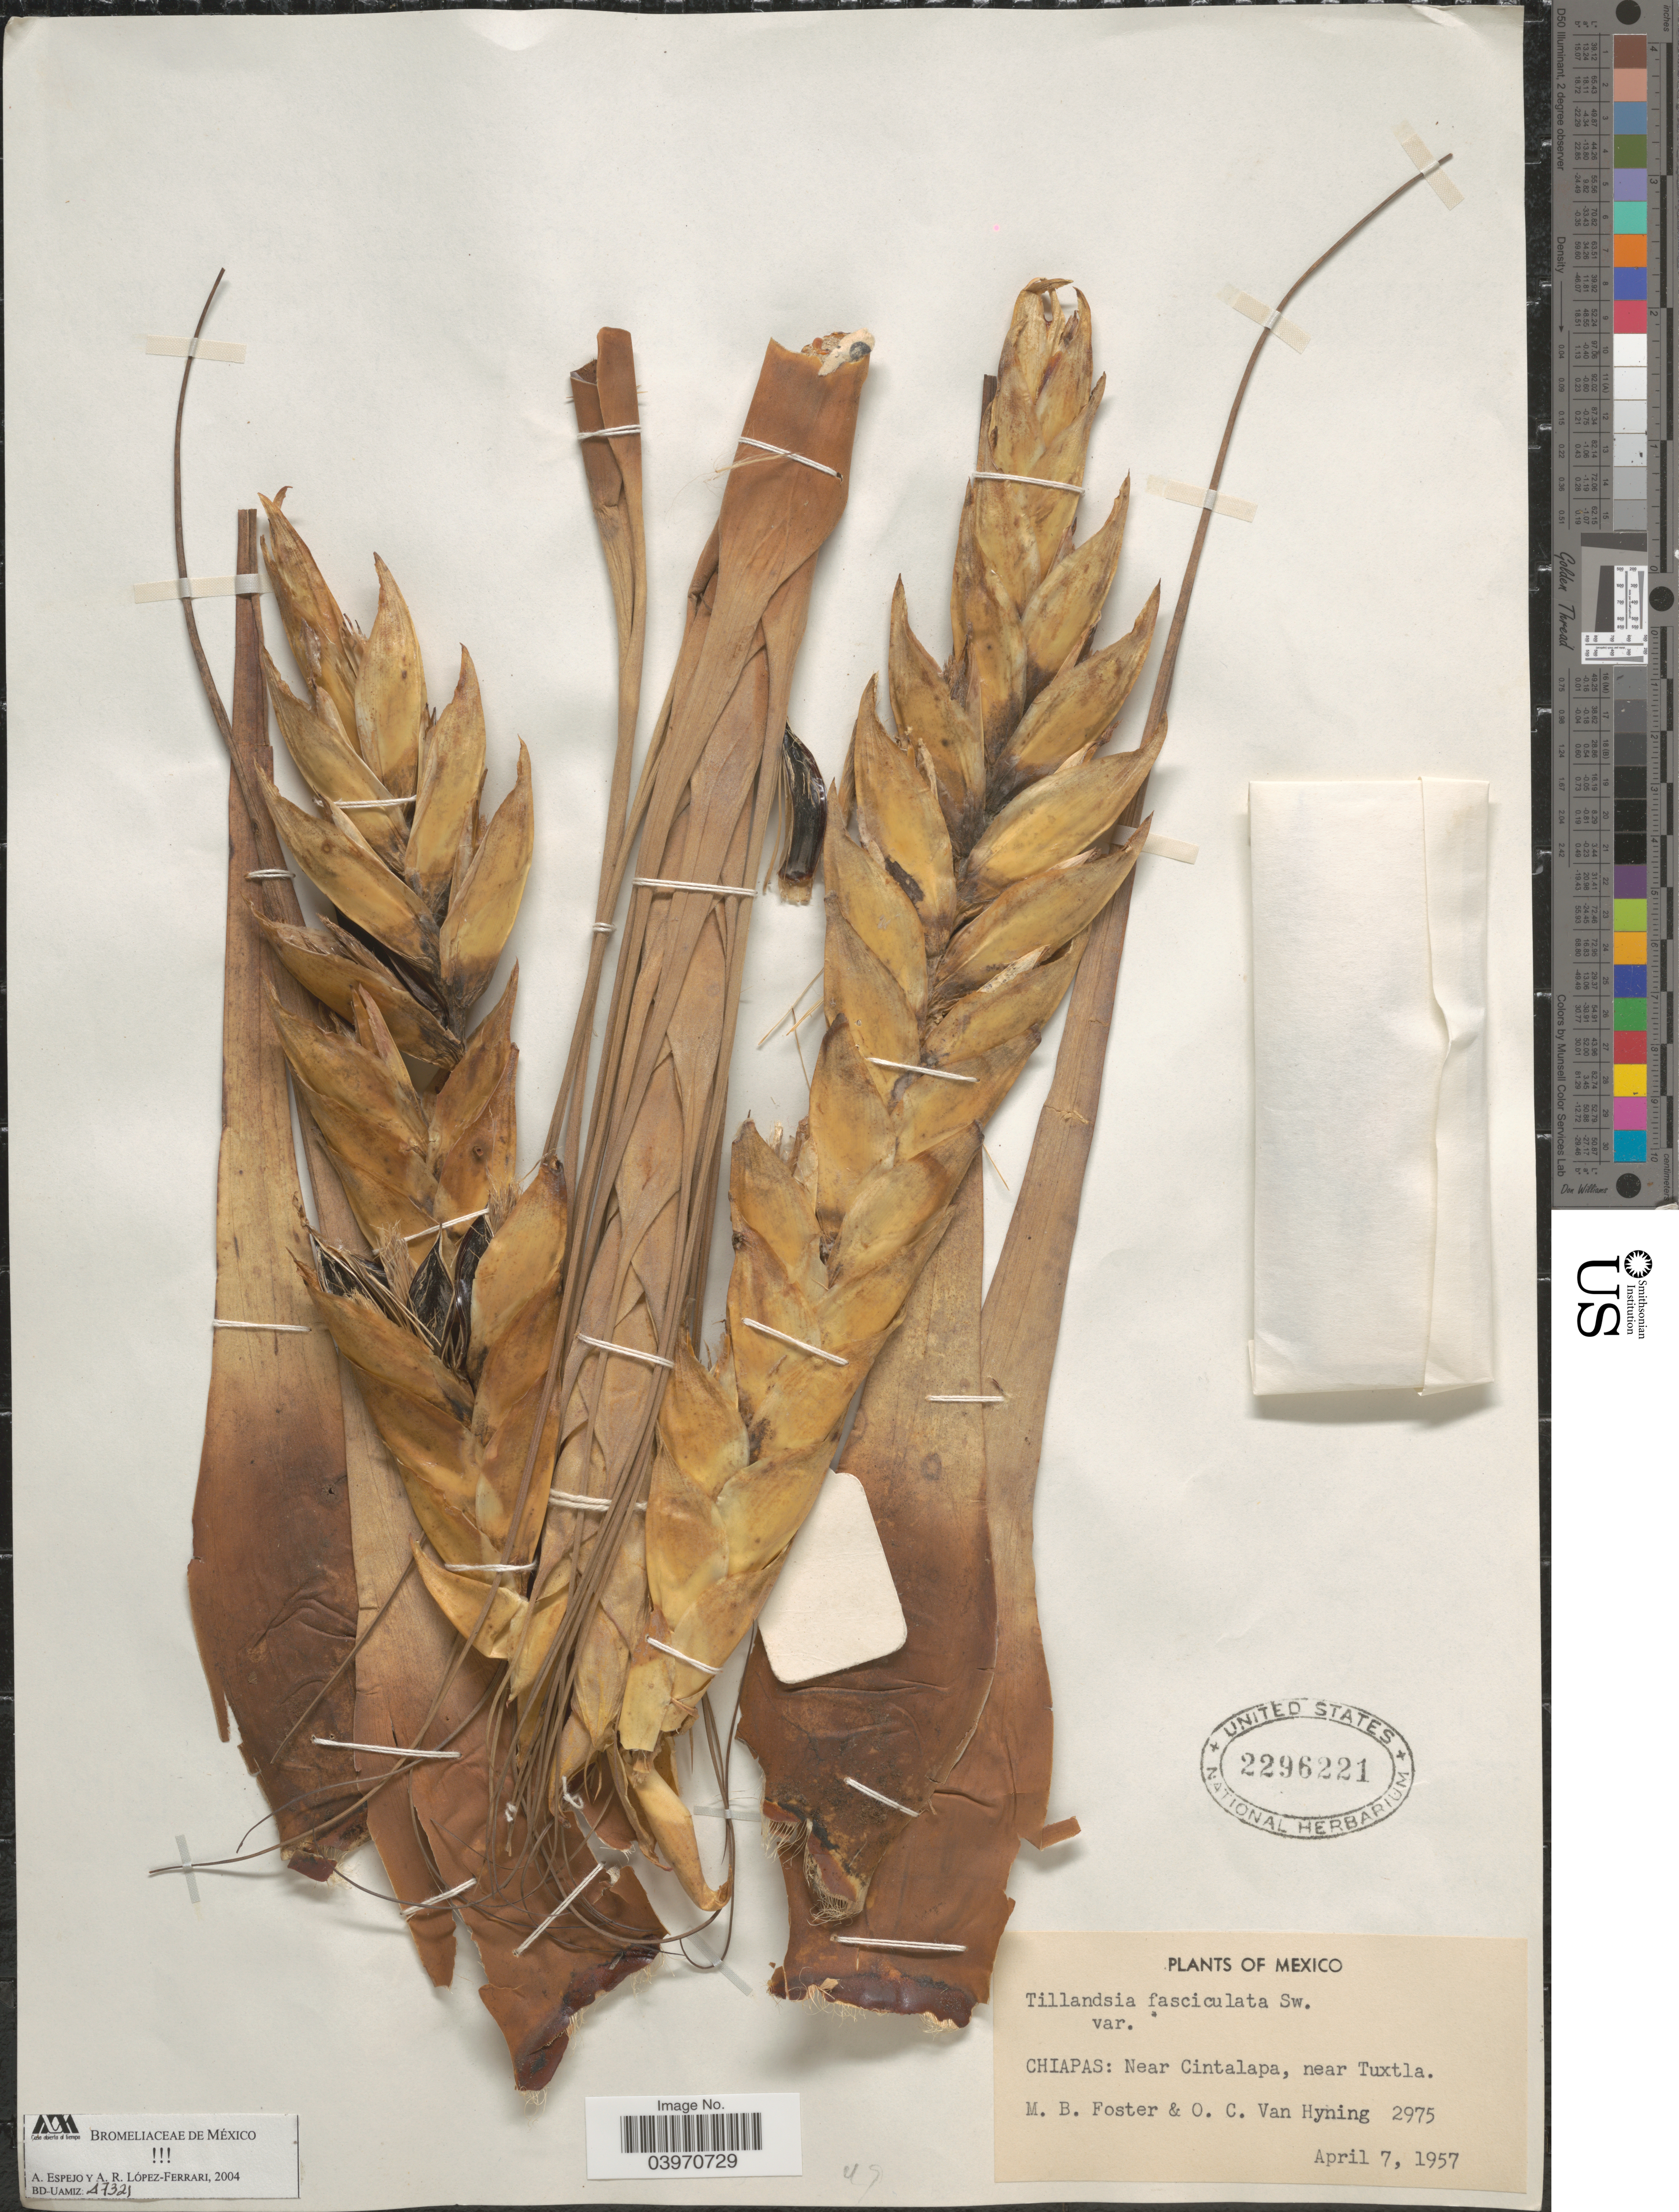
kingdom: Plantae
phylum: Tracheophyta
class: Liliopsida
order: Poales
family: Bromeliaceae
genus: Tillandsia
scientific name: Tillandsia fasciculata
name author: Sw.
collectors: M. B. Foster & O. Van Hyning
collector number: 2975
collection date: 1957-04-07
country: Mexico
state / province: Chiapas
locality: Near Cintalapa, near Tuxtla.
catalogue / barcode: US 2296221